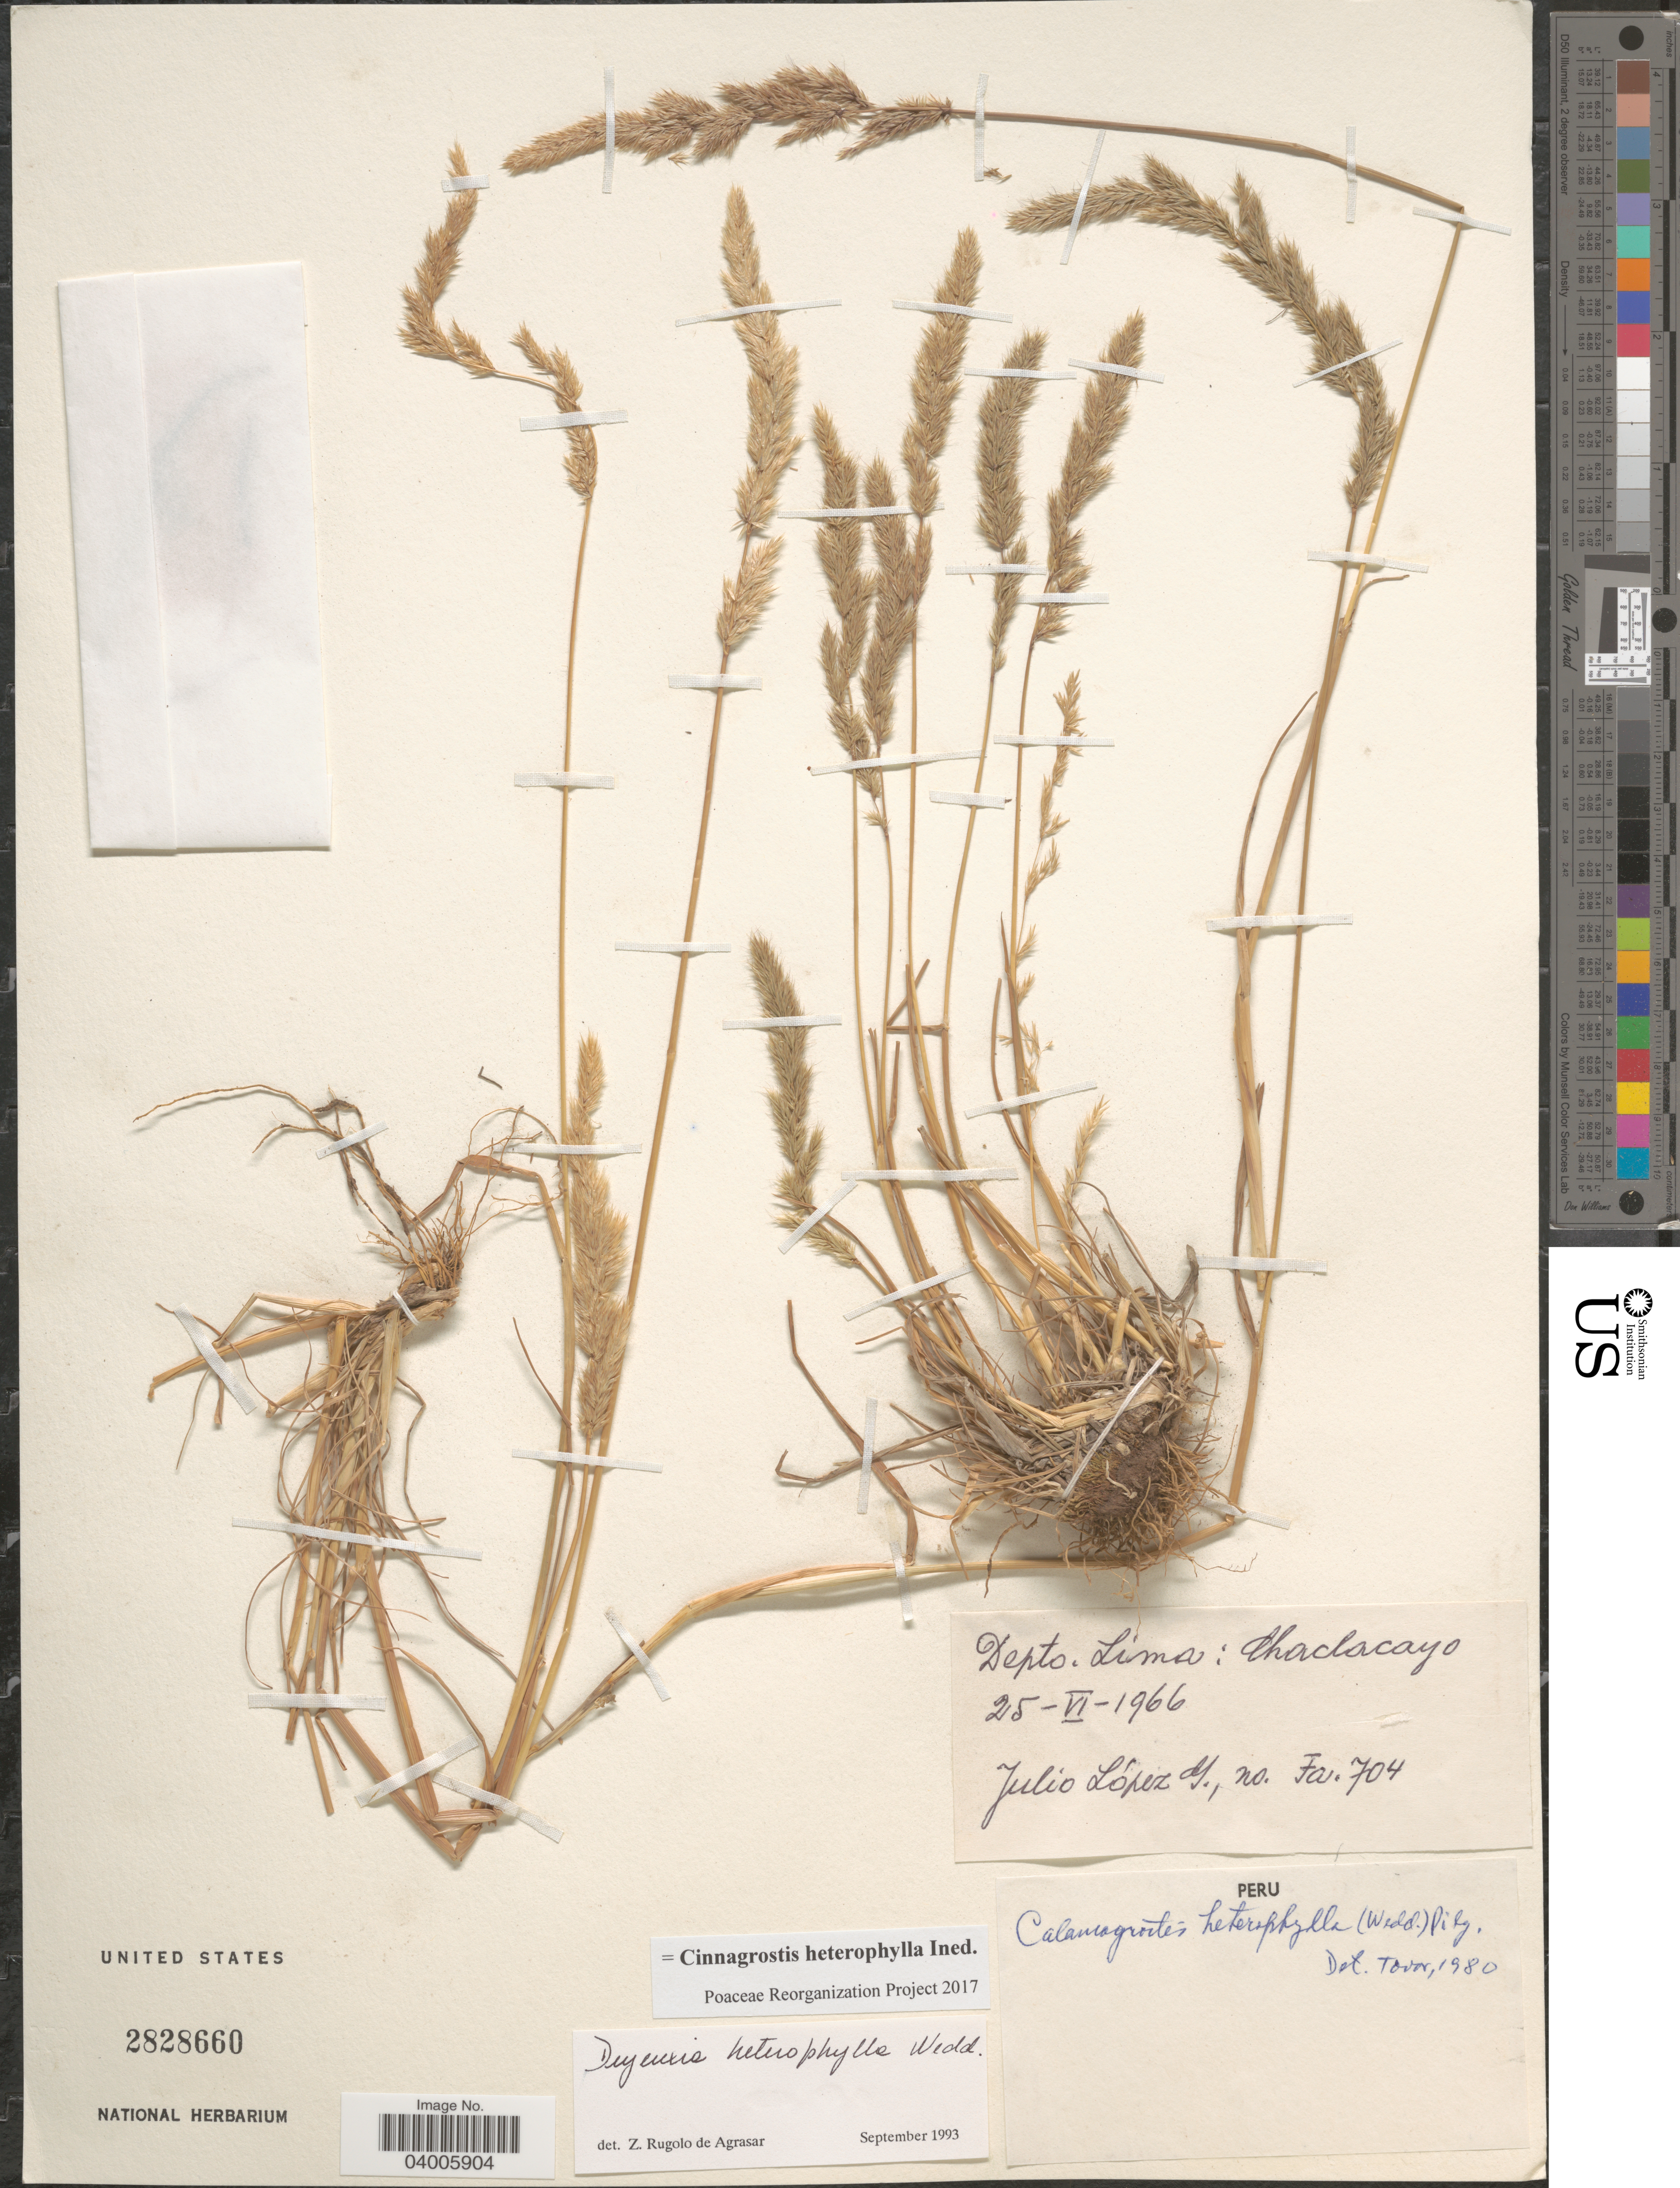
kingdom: Plantae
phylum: Tracheophyta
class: Liliopsida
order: Poales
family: Poaceae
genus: Cinnagrostis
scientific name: Cinnagrostis heterophylla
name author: (Wedd.) P.M. Peterson et al.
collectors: J. López G.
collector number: Fa. 704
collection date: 1966-06-25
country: Peru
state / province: Lima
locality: Depto. Lima : Chaclacayo.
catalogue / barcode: US 2828660